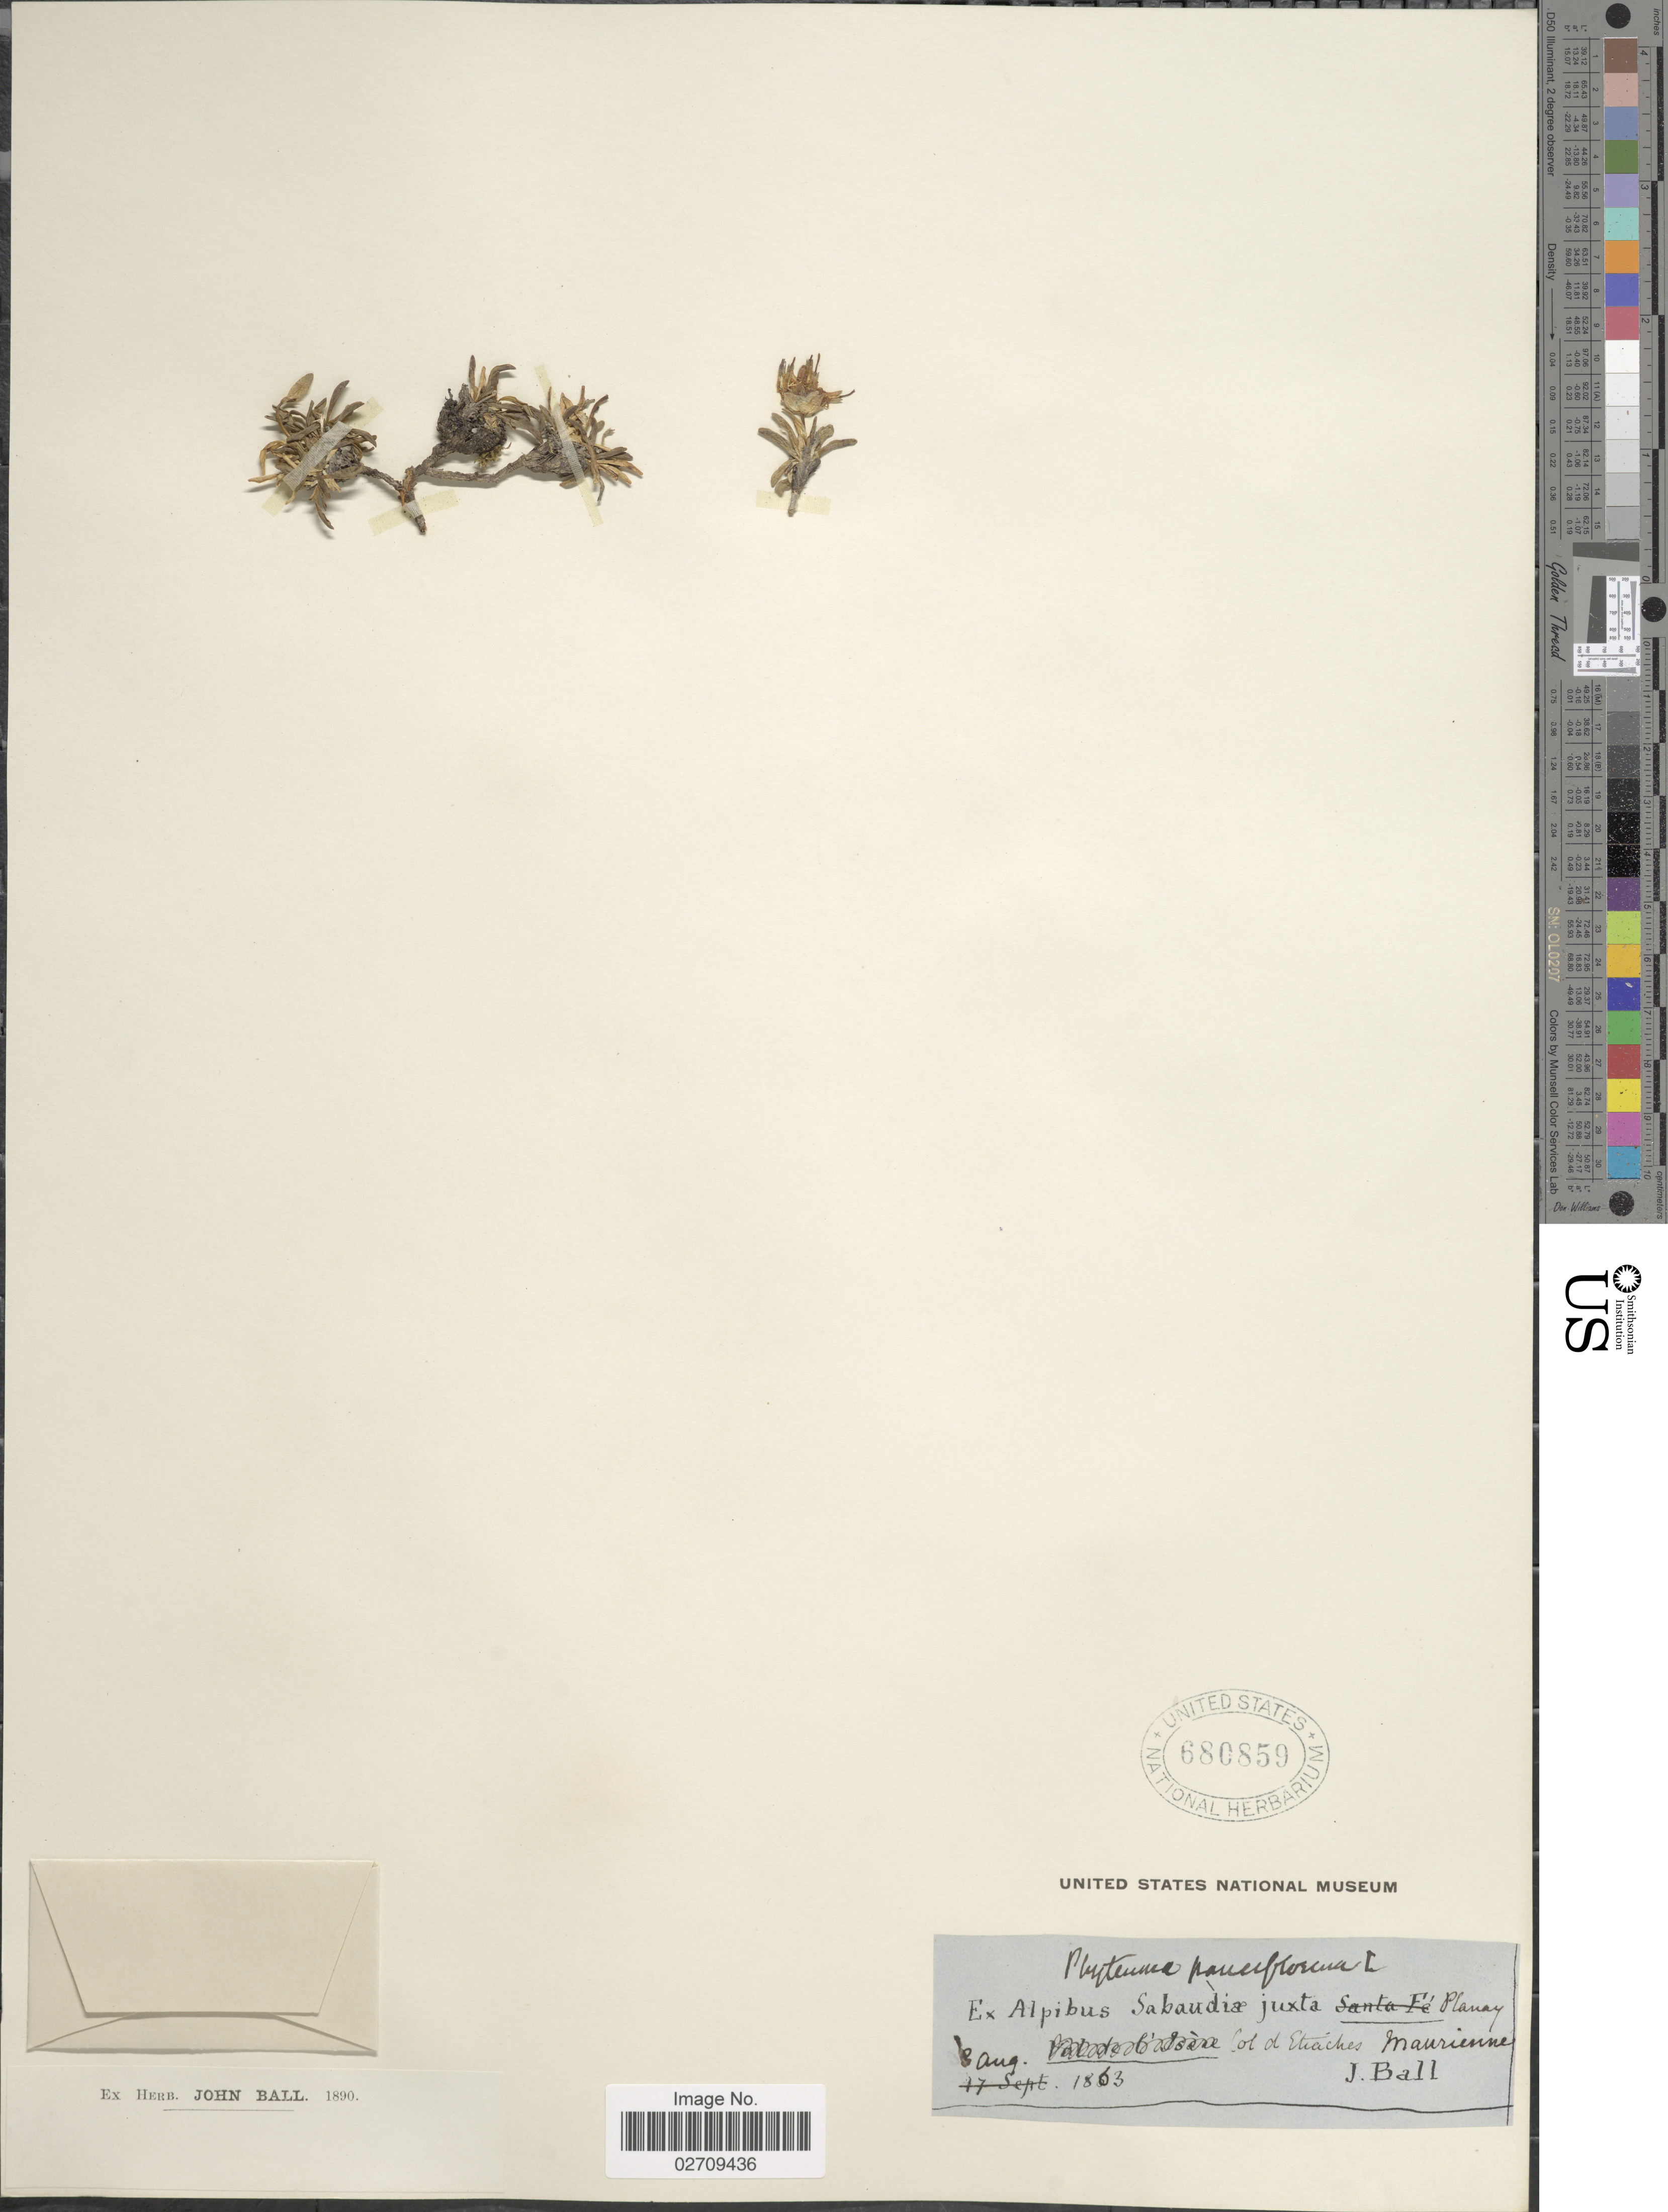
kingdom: Plantae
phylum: Tracheophyta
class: Magnoliopsida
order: Asterales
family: Campanulaceae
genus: Phyteuma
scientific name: Phyteuma pauciflorum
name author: L.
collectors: J. Ball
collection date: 1863-08-03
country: France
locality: Ex Alpibus Sabaudiae juxta Planay, Col d'Étaches Maurienne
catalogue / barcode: US 680859